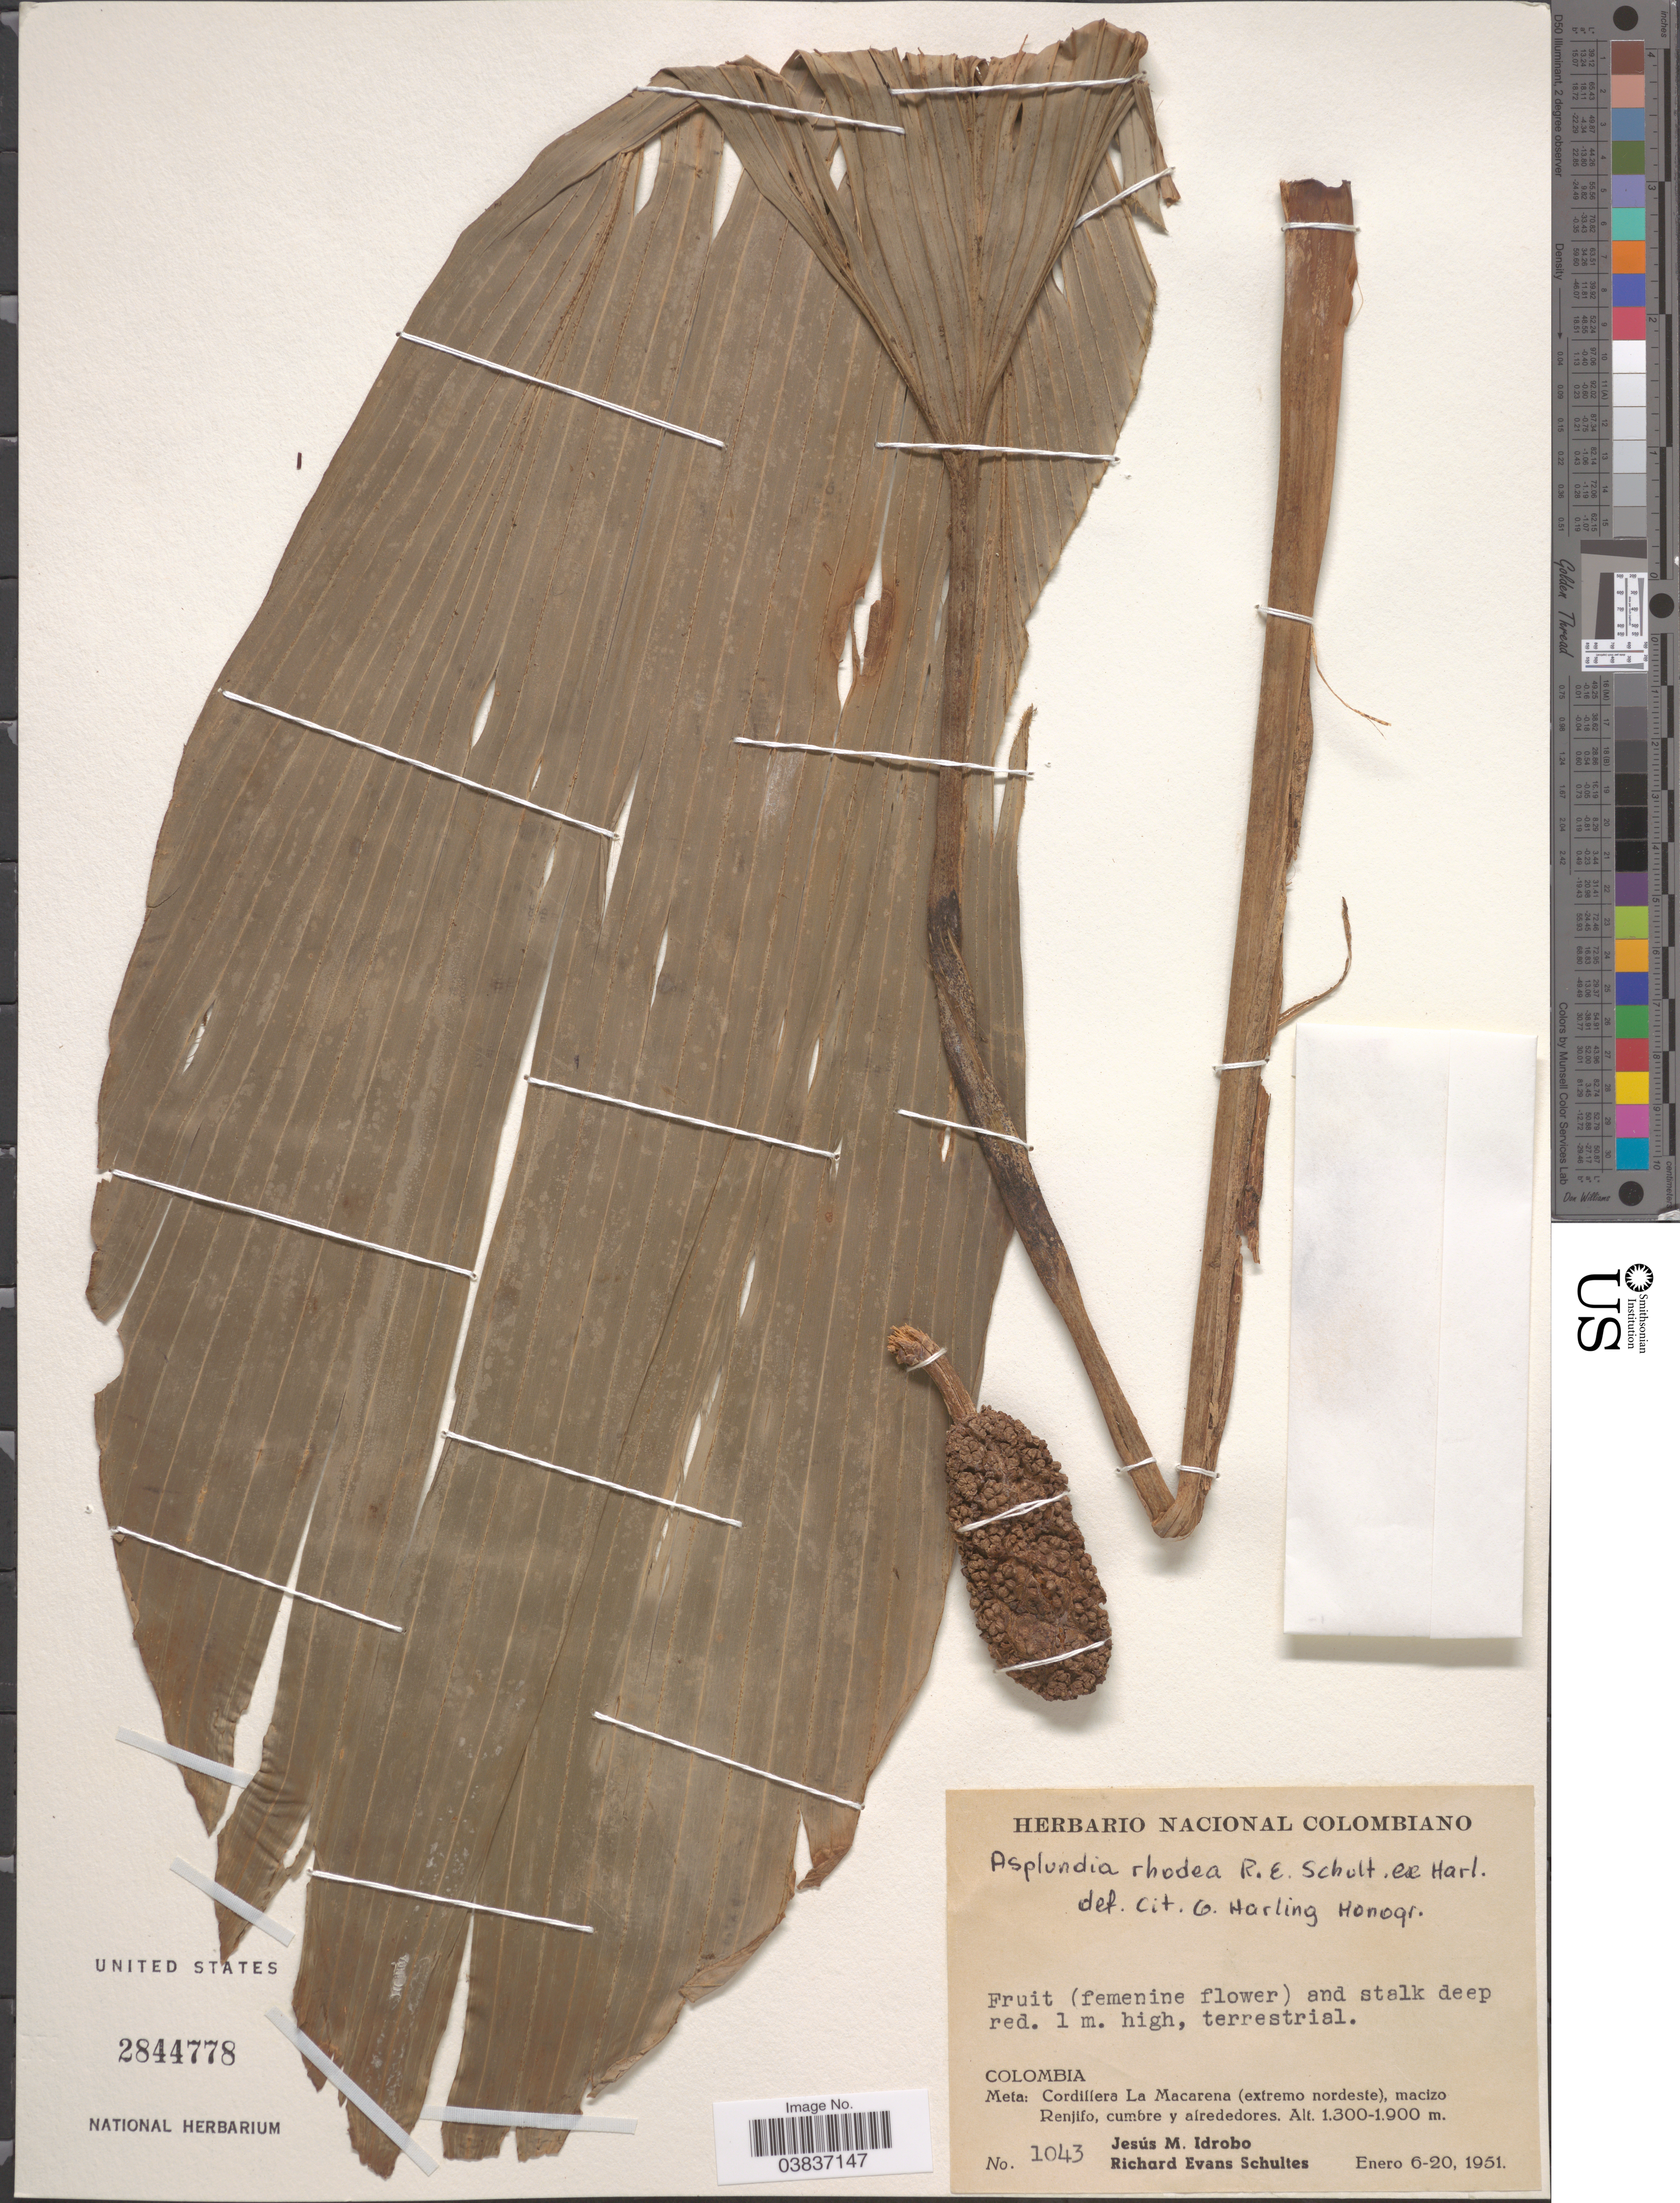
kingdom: Plantae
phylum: Tracheophyta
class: Liliopsida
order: Pandanales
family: Cyclanthaceae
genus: Asplundia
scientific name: Asplundia rhodea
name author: R.E. Schult. ex Harling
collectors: J. M. Idrobo & R. E. Schultes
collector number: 1043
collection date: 1951-01-06/1951-01-20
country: Colombia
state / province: Meta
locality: Cordillera La Macarena (extremo nordeste), macizo Renjifo.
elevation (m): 1300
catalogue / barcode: US 2844778